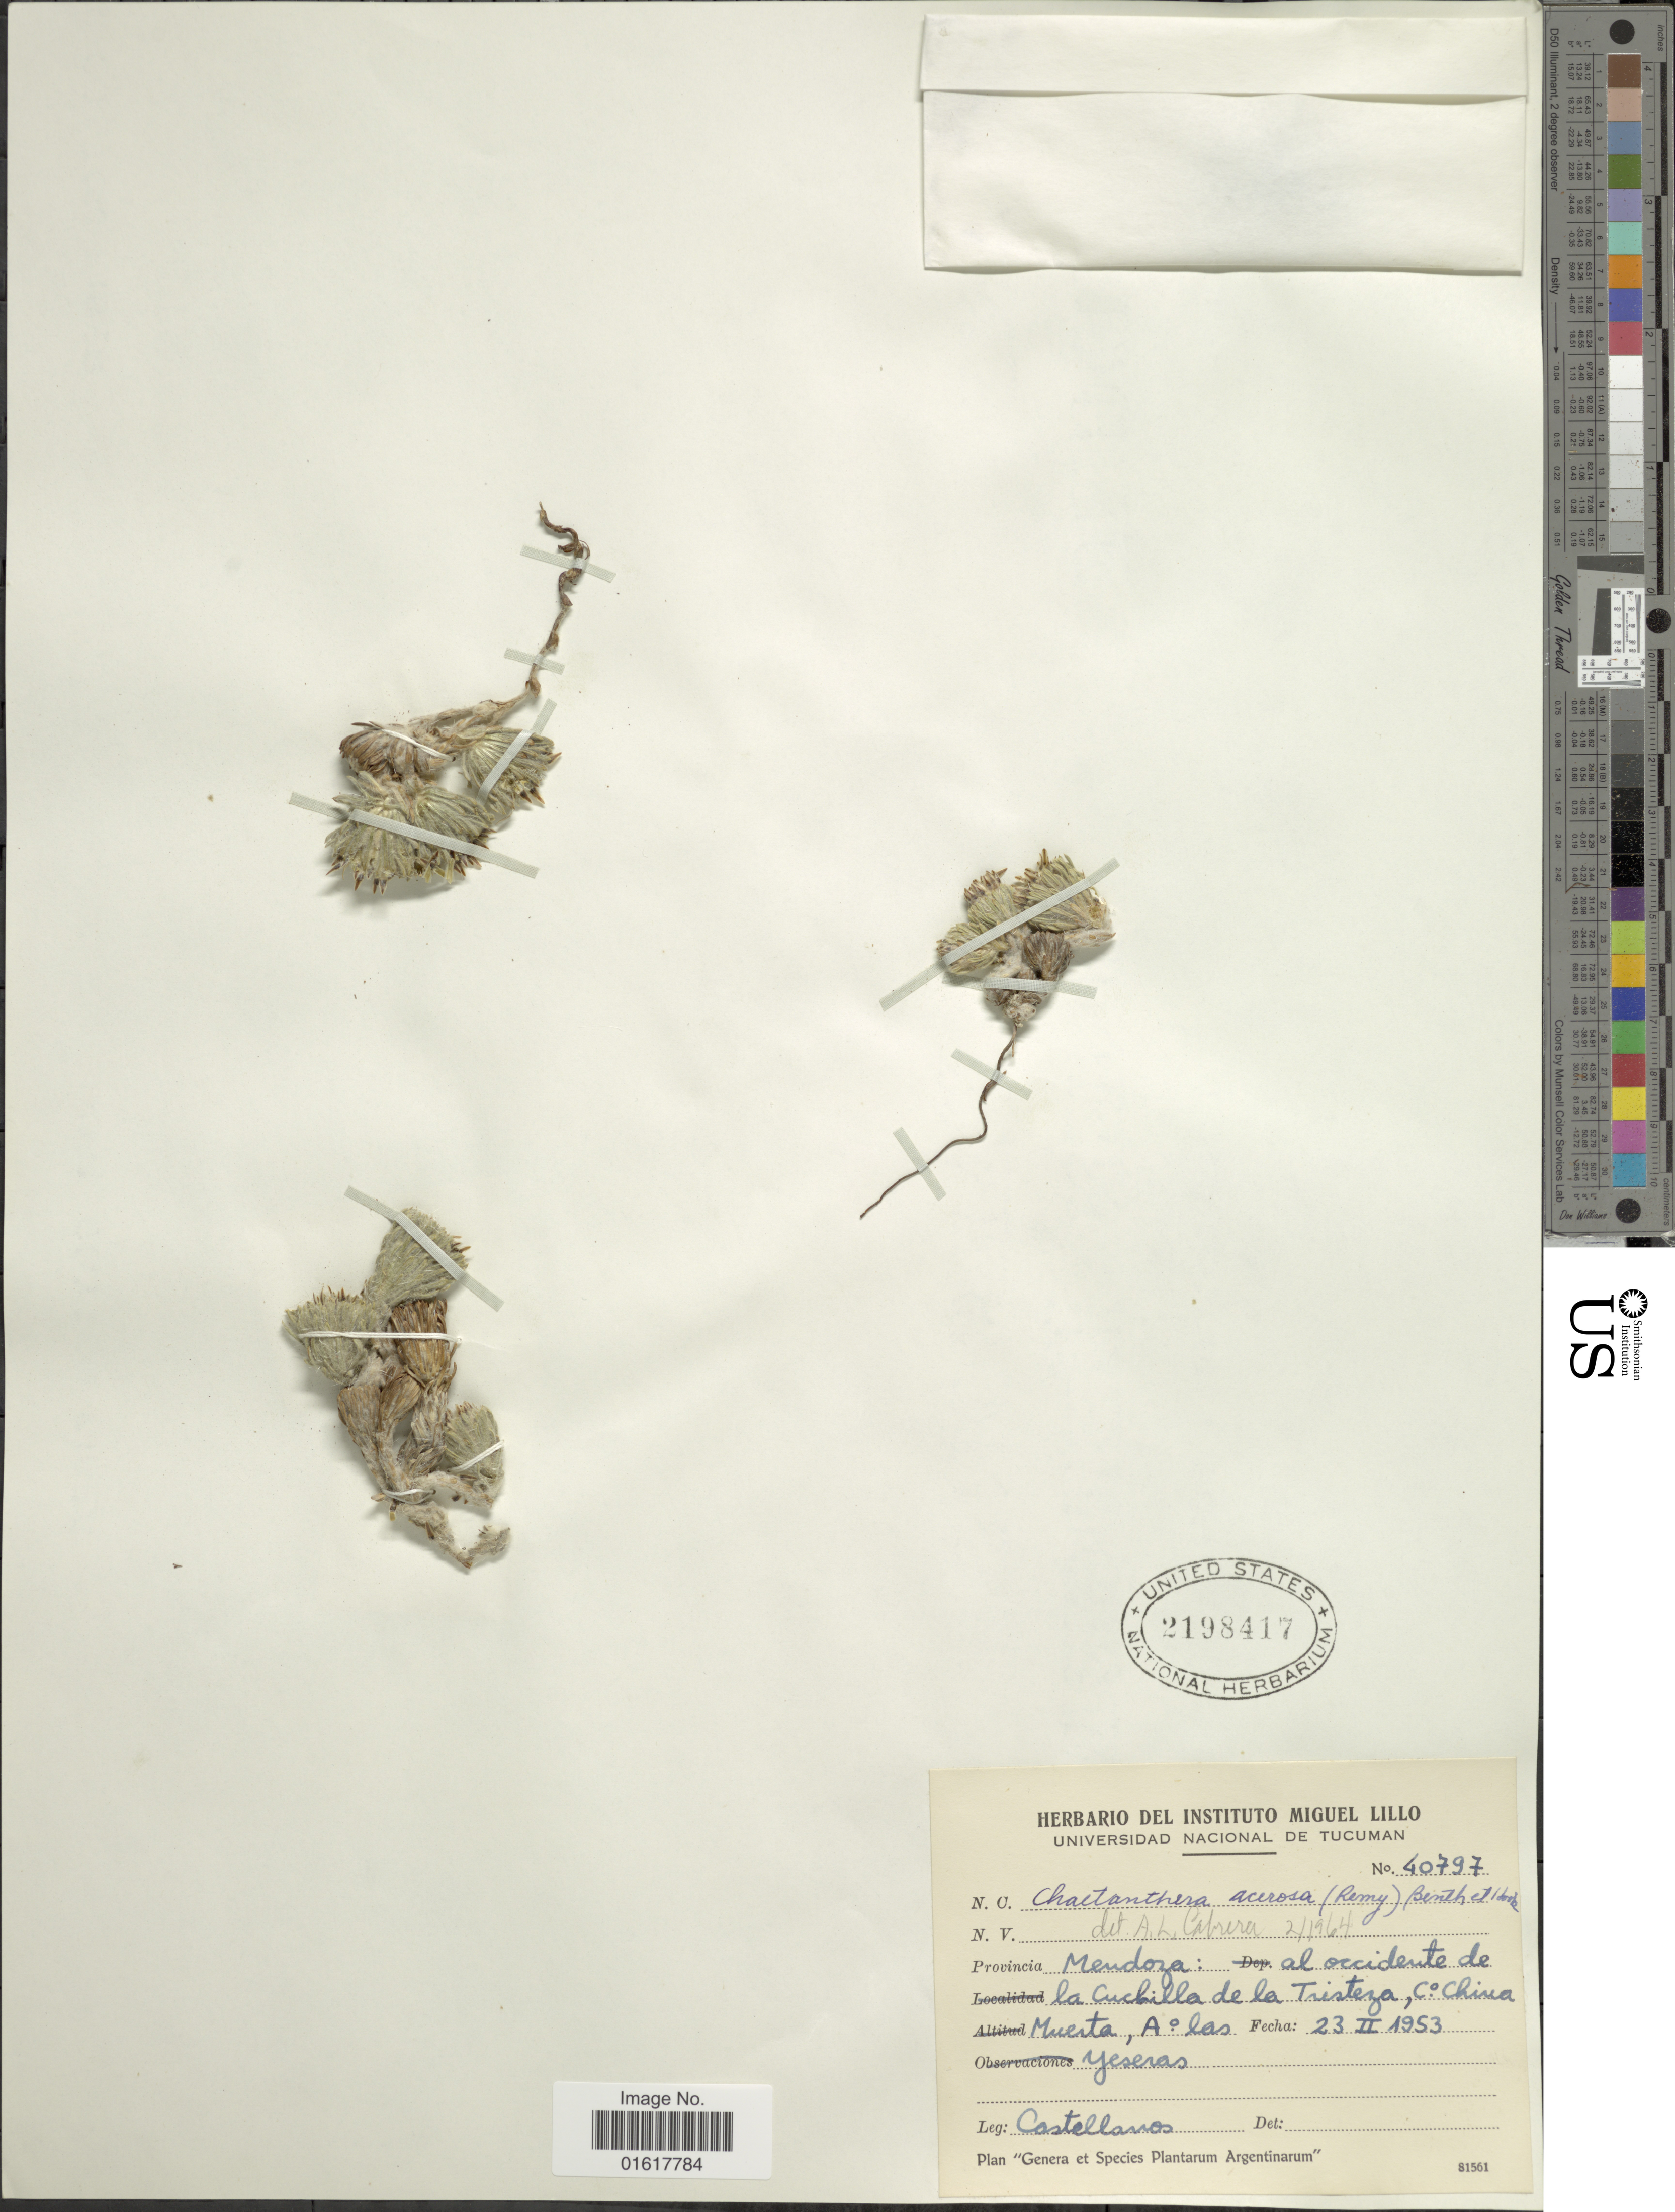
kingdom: Plantae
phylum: Tracheophyta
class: Magnoliopsida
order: Asterales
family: Asteraceae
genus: Chaetanthera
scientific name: Chaetanthera acerosa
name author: (Remy) Hauman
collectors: -- Castellanos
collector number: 40797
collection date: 1953-02-23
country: Argentina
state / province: Mendoza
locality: Al occidente de la Cuchilla de la Tristera, C° China Muerta, A° las Yeseras.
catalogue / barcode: US 2198417